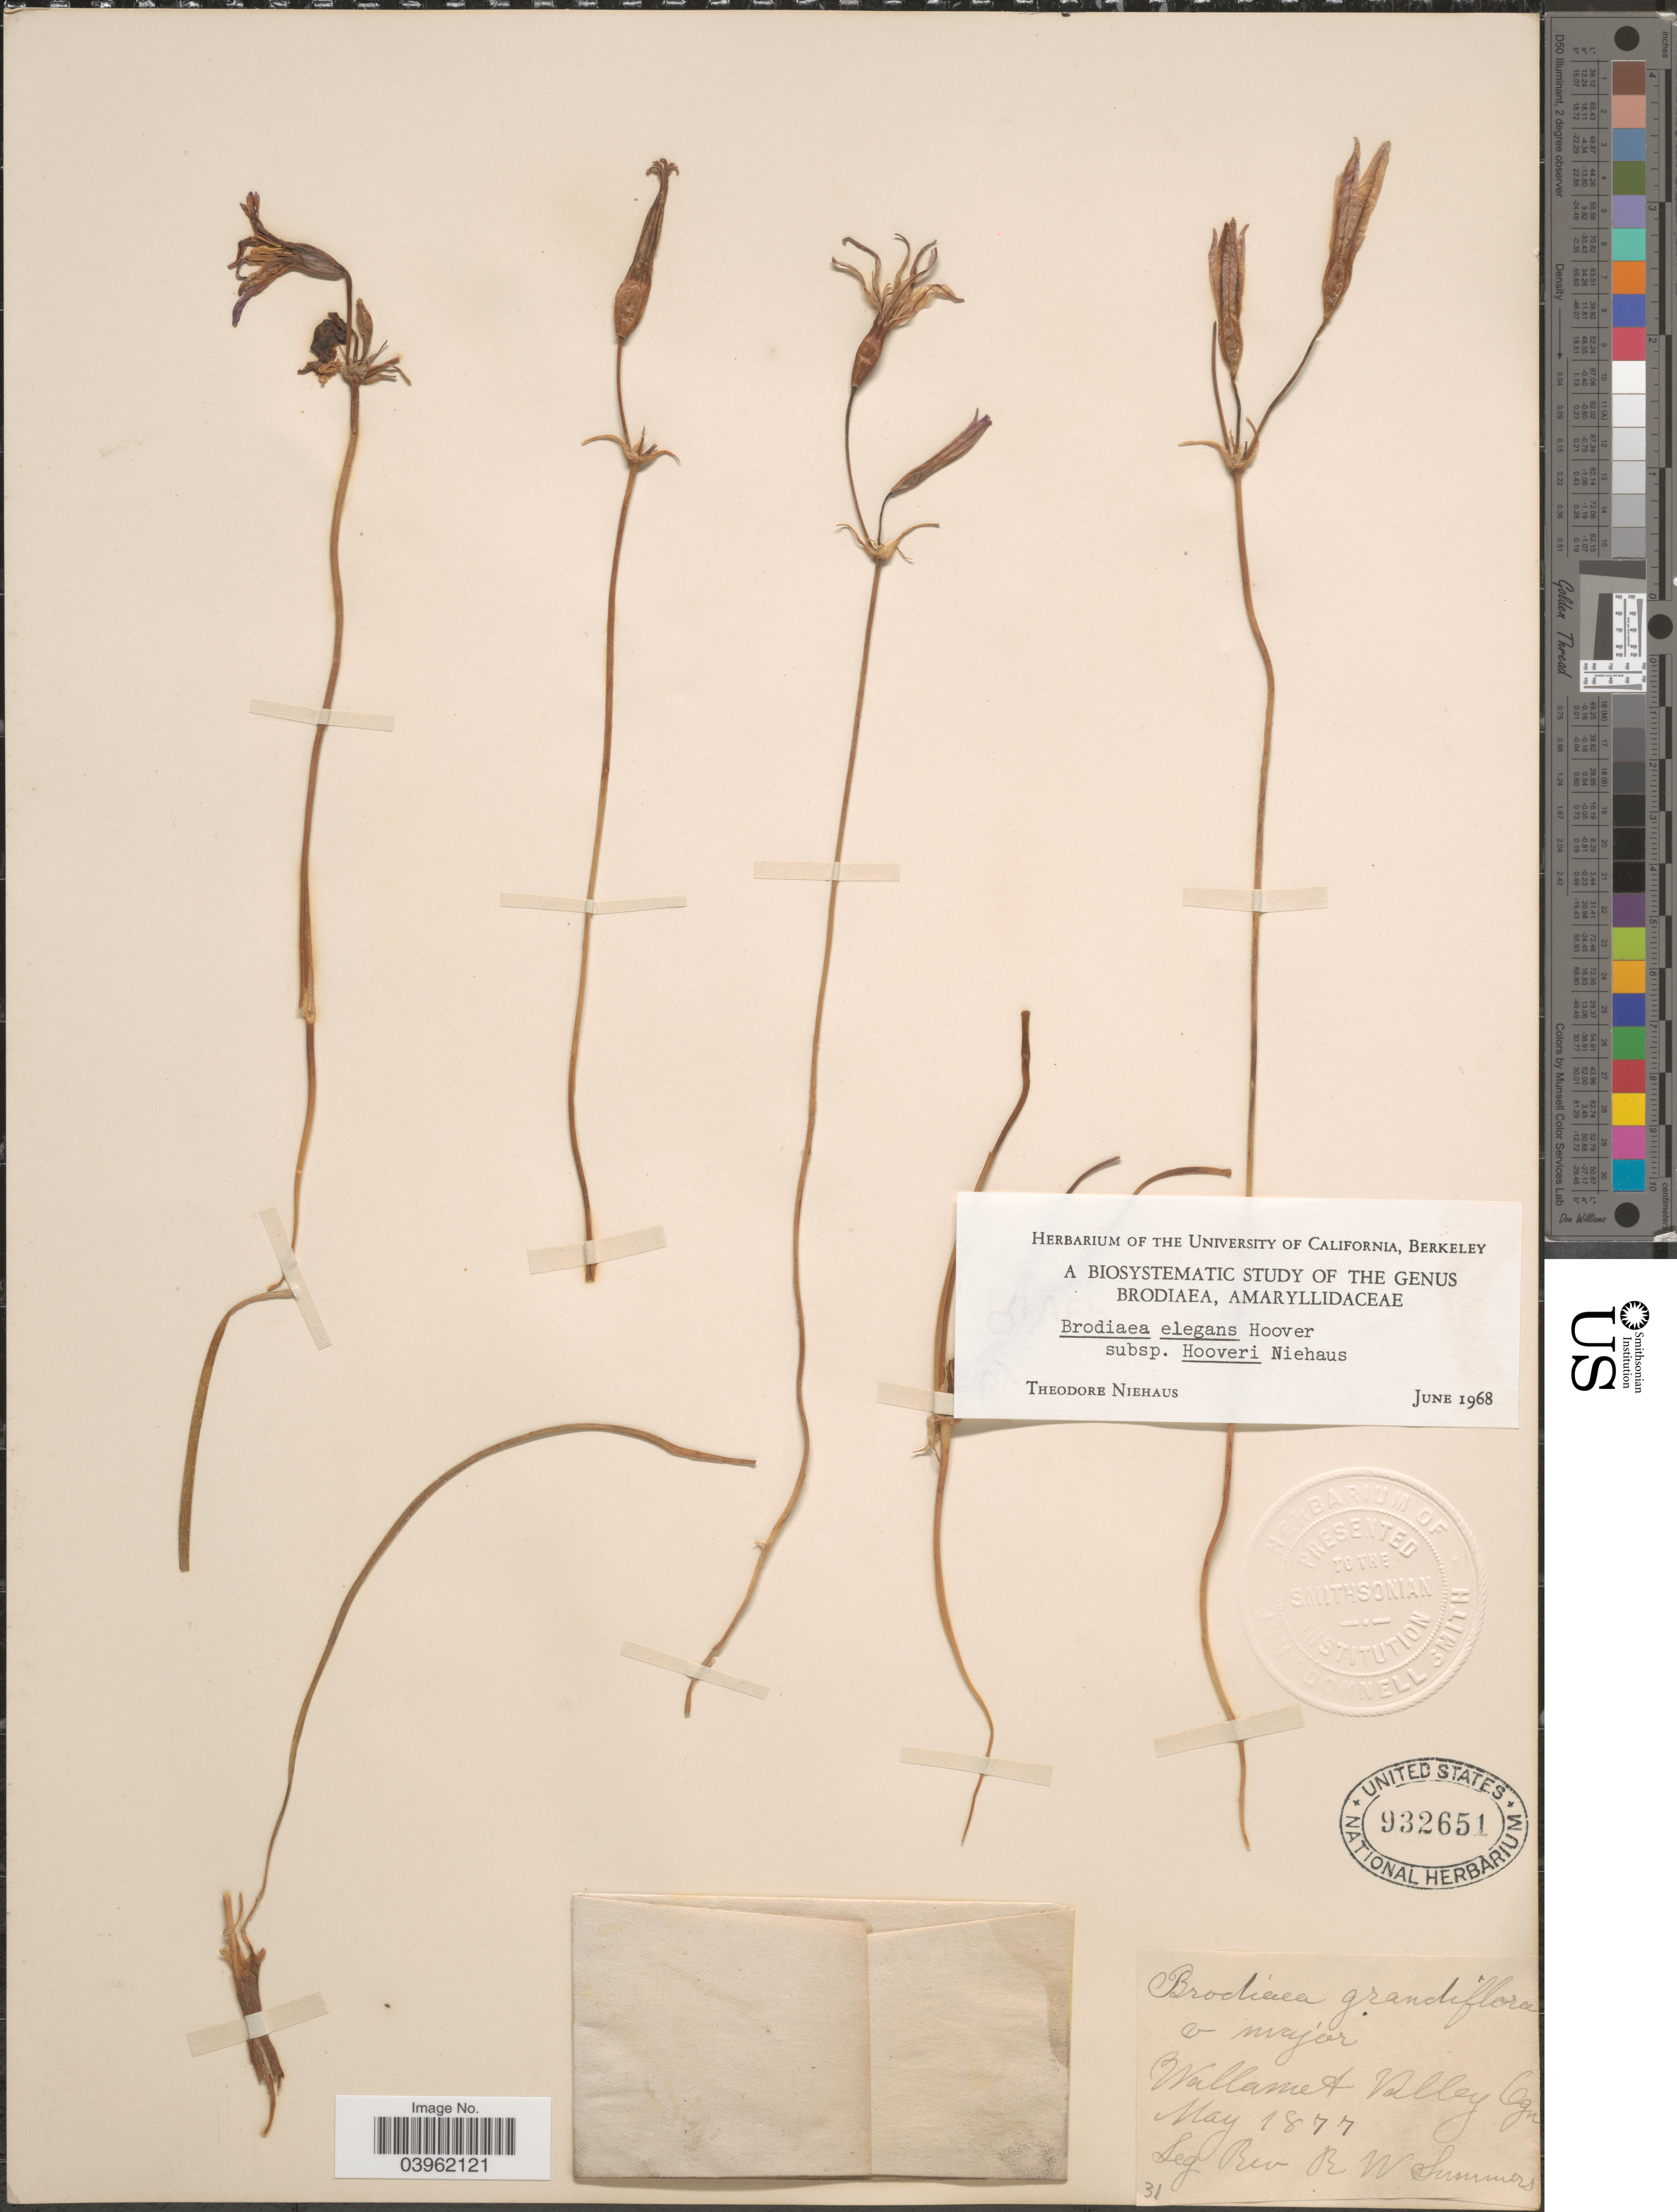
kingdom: Plantae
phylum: Tracheophyta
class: Liliopsida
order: Asparagales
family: Asparagaceae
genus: Brodiaea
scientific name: Brodiaea elegans subsp. hooveri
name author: T.F. Niehaus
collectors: R. Summers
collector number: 31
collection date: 1877-05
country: United States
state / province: Oregon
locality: Wallamet Valley.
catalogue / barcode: US 932651